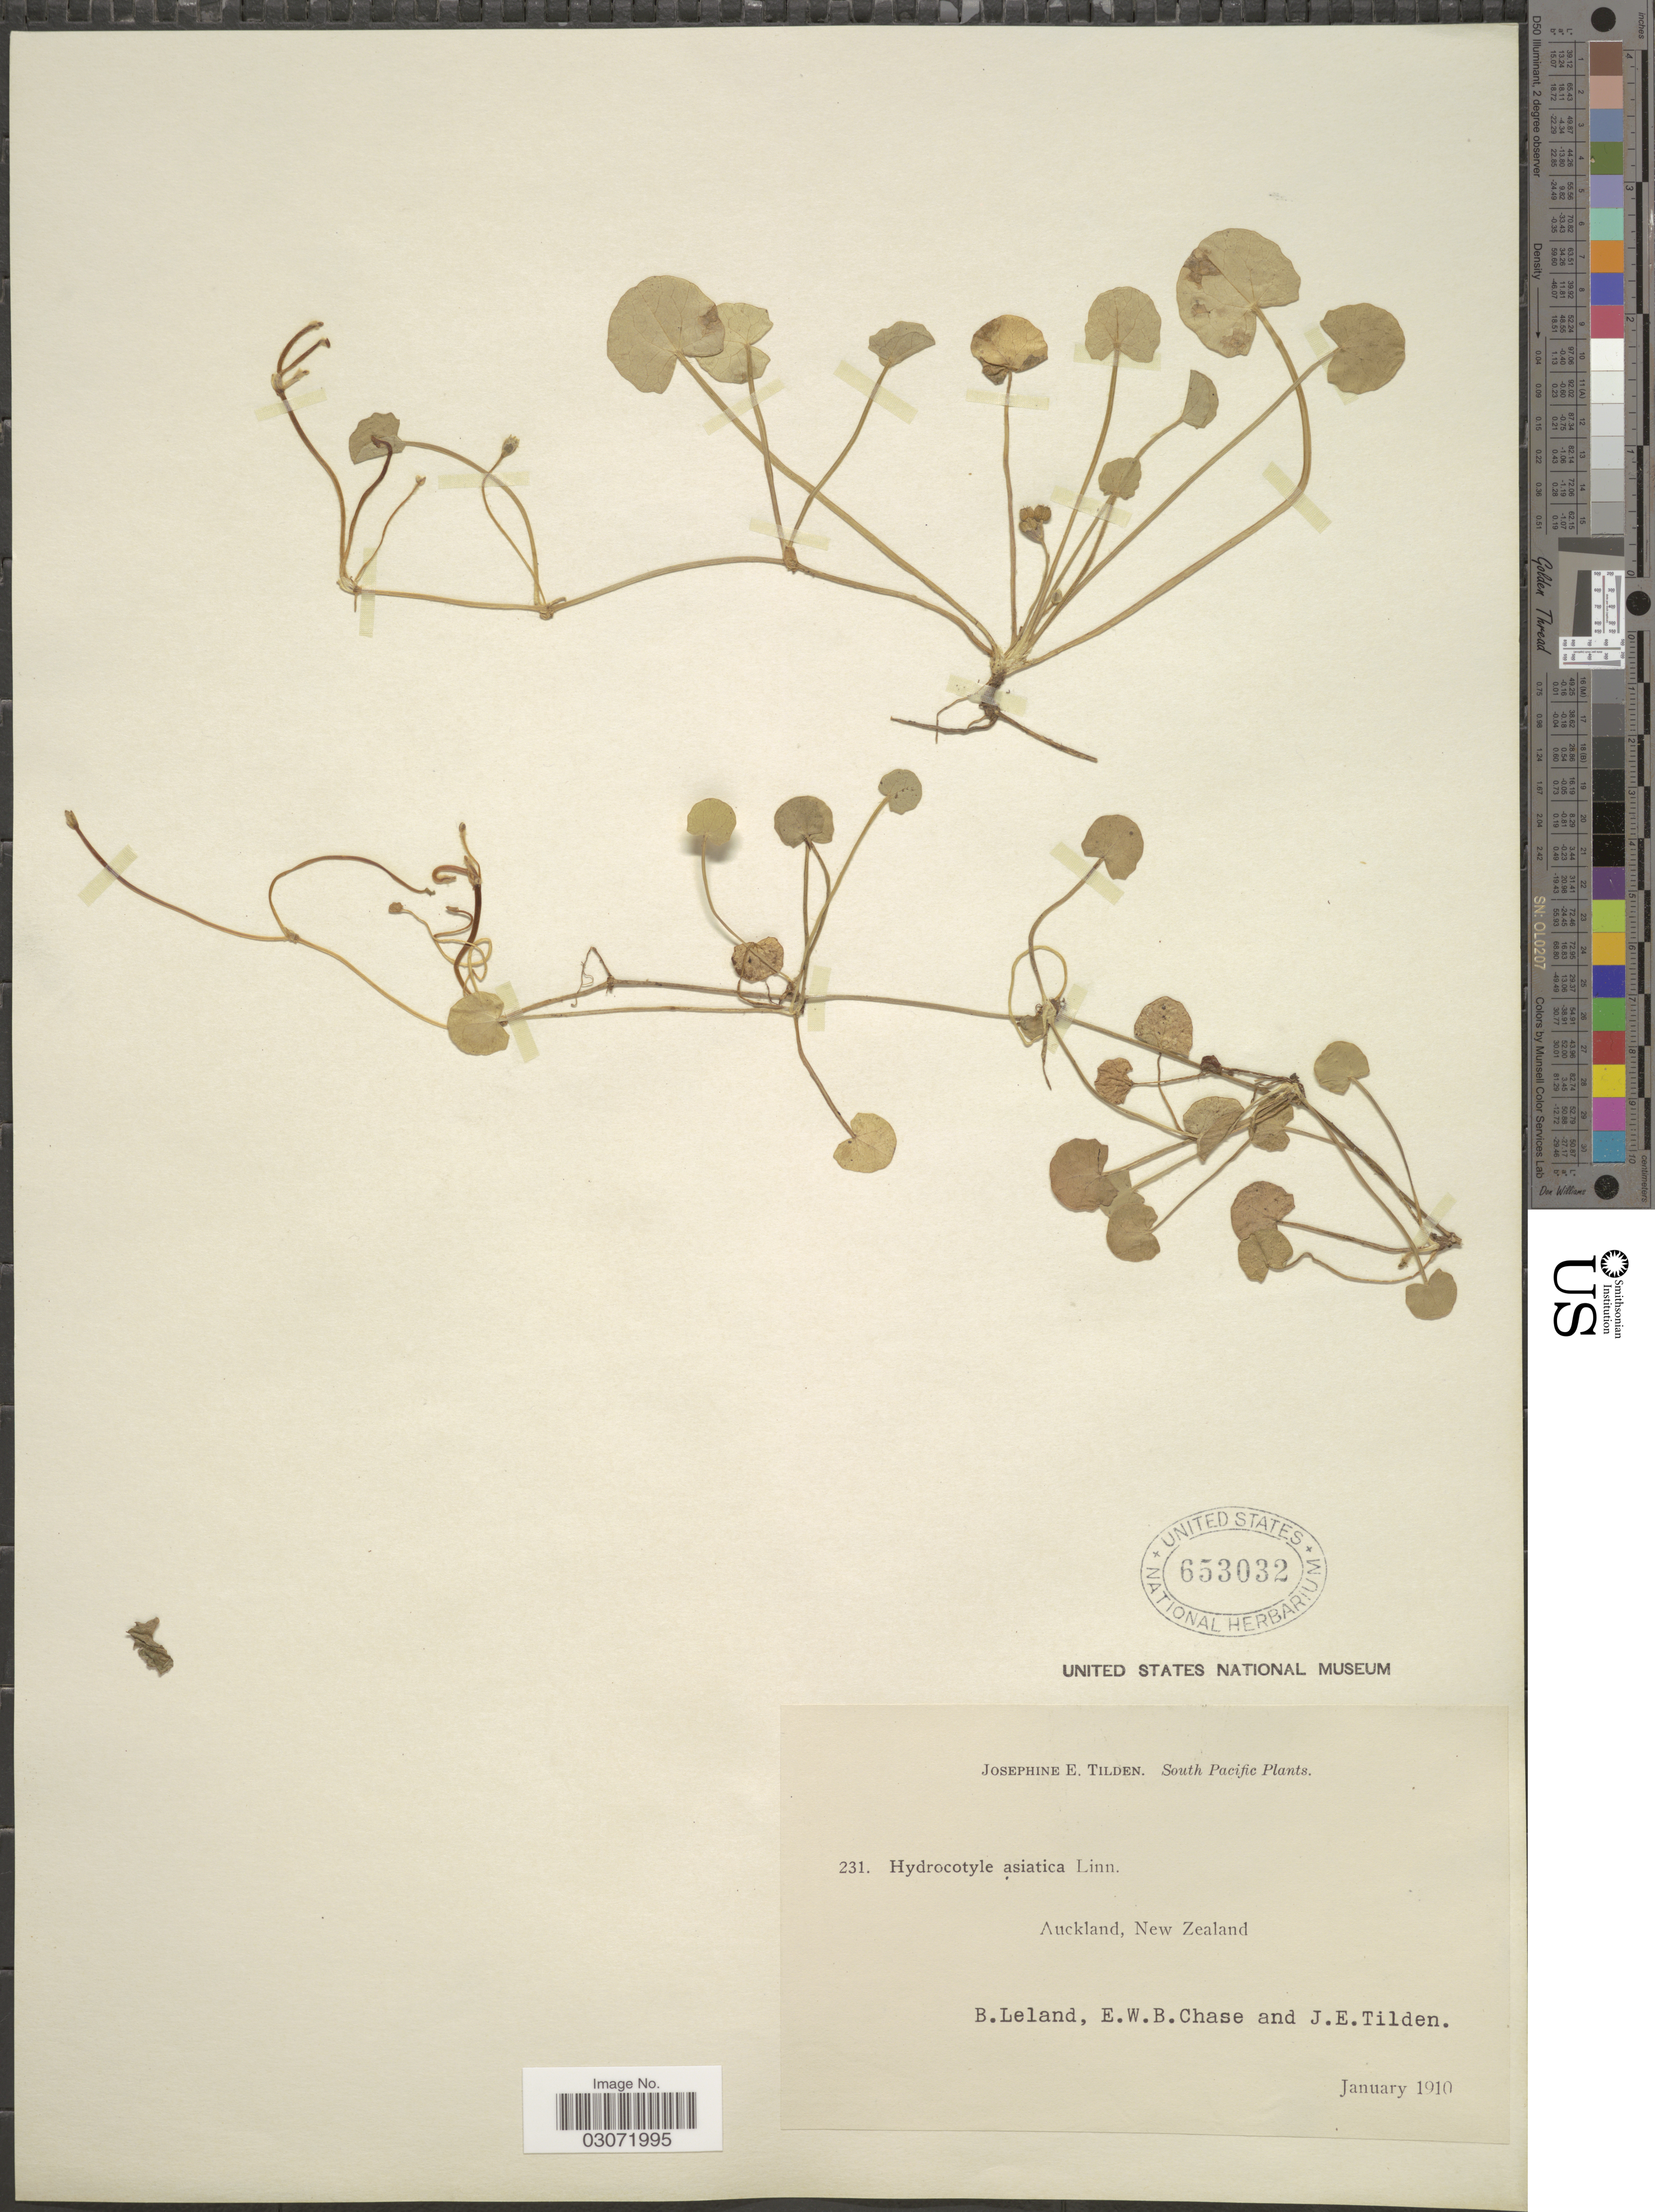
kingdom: Plantae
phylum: Tracheophyta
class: Magnoliopsida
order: Apiales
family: Apiaceae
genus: Centella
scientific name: Centella asiatica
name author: (L.) Urb.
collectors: B. Leland, E. W. Chase & J. E. Tilden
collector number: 231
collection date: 1910-01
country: New Zealand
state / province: Auckland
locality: South Pacific.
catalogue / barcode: US 653032